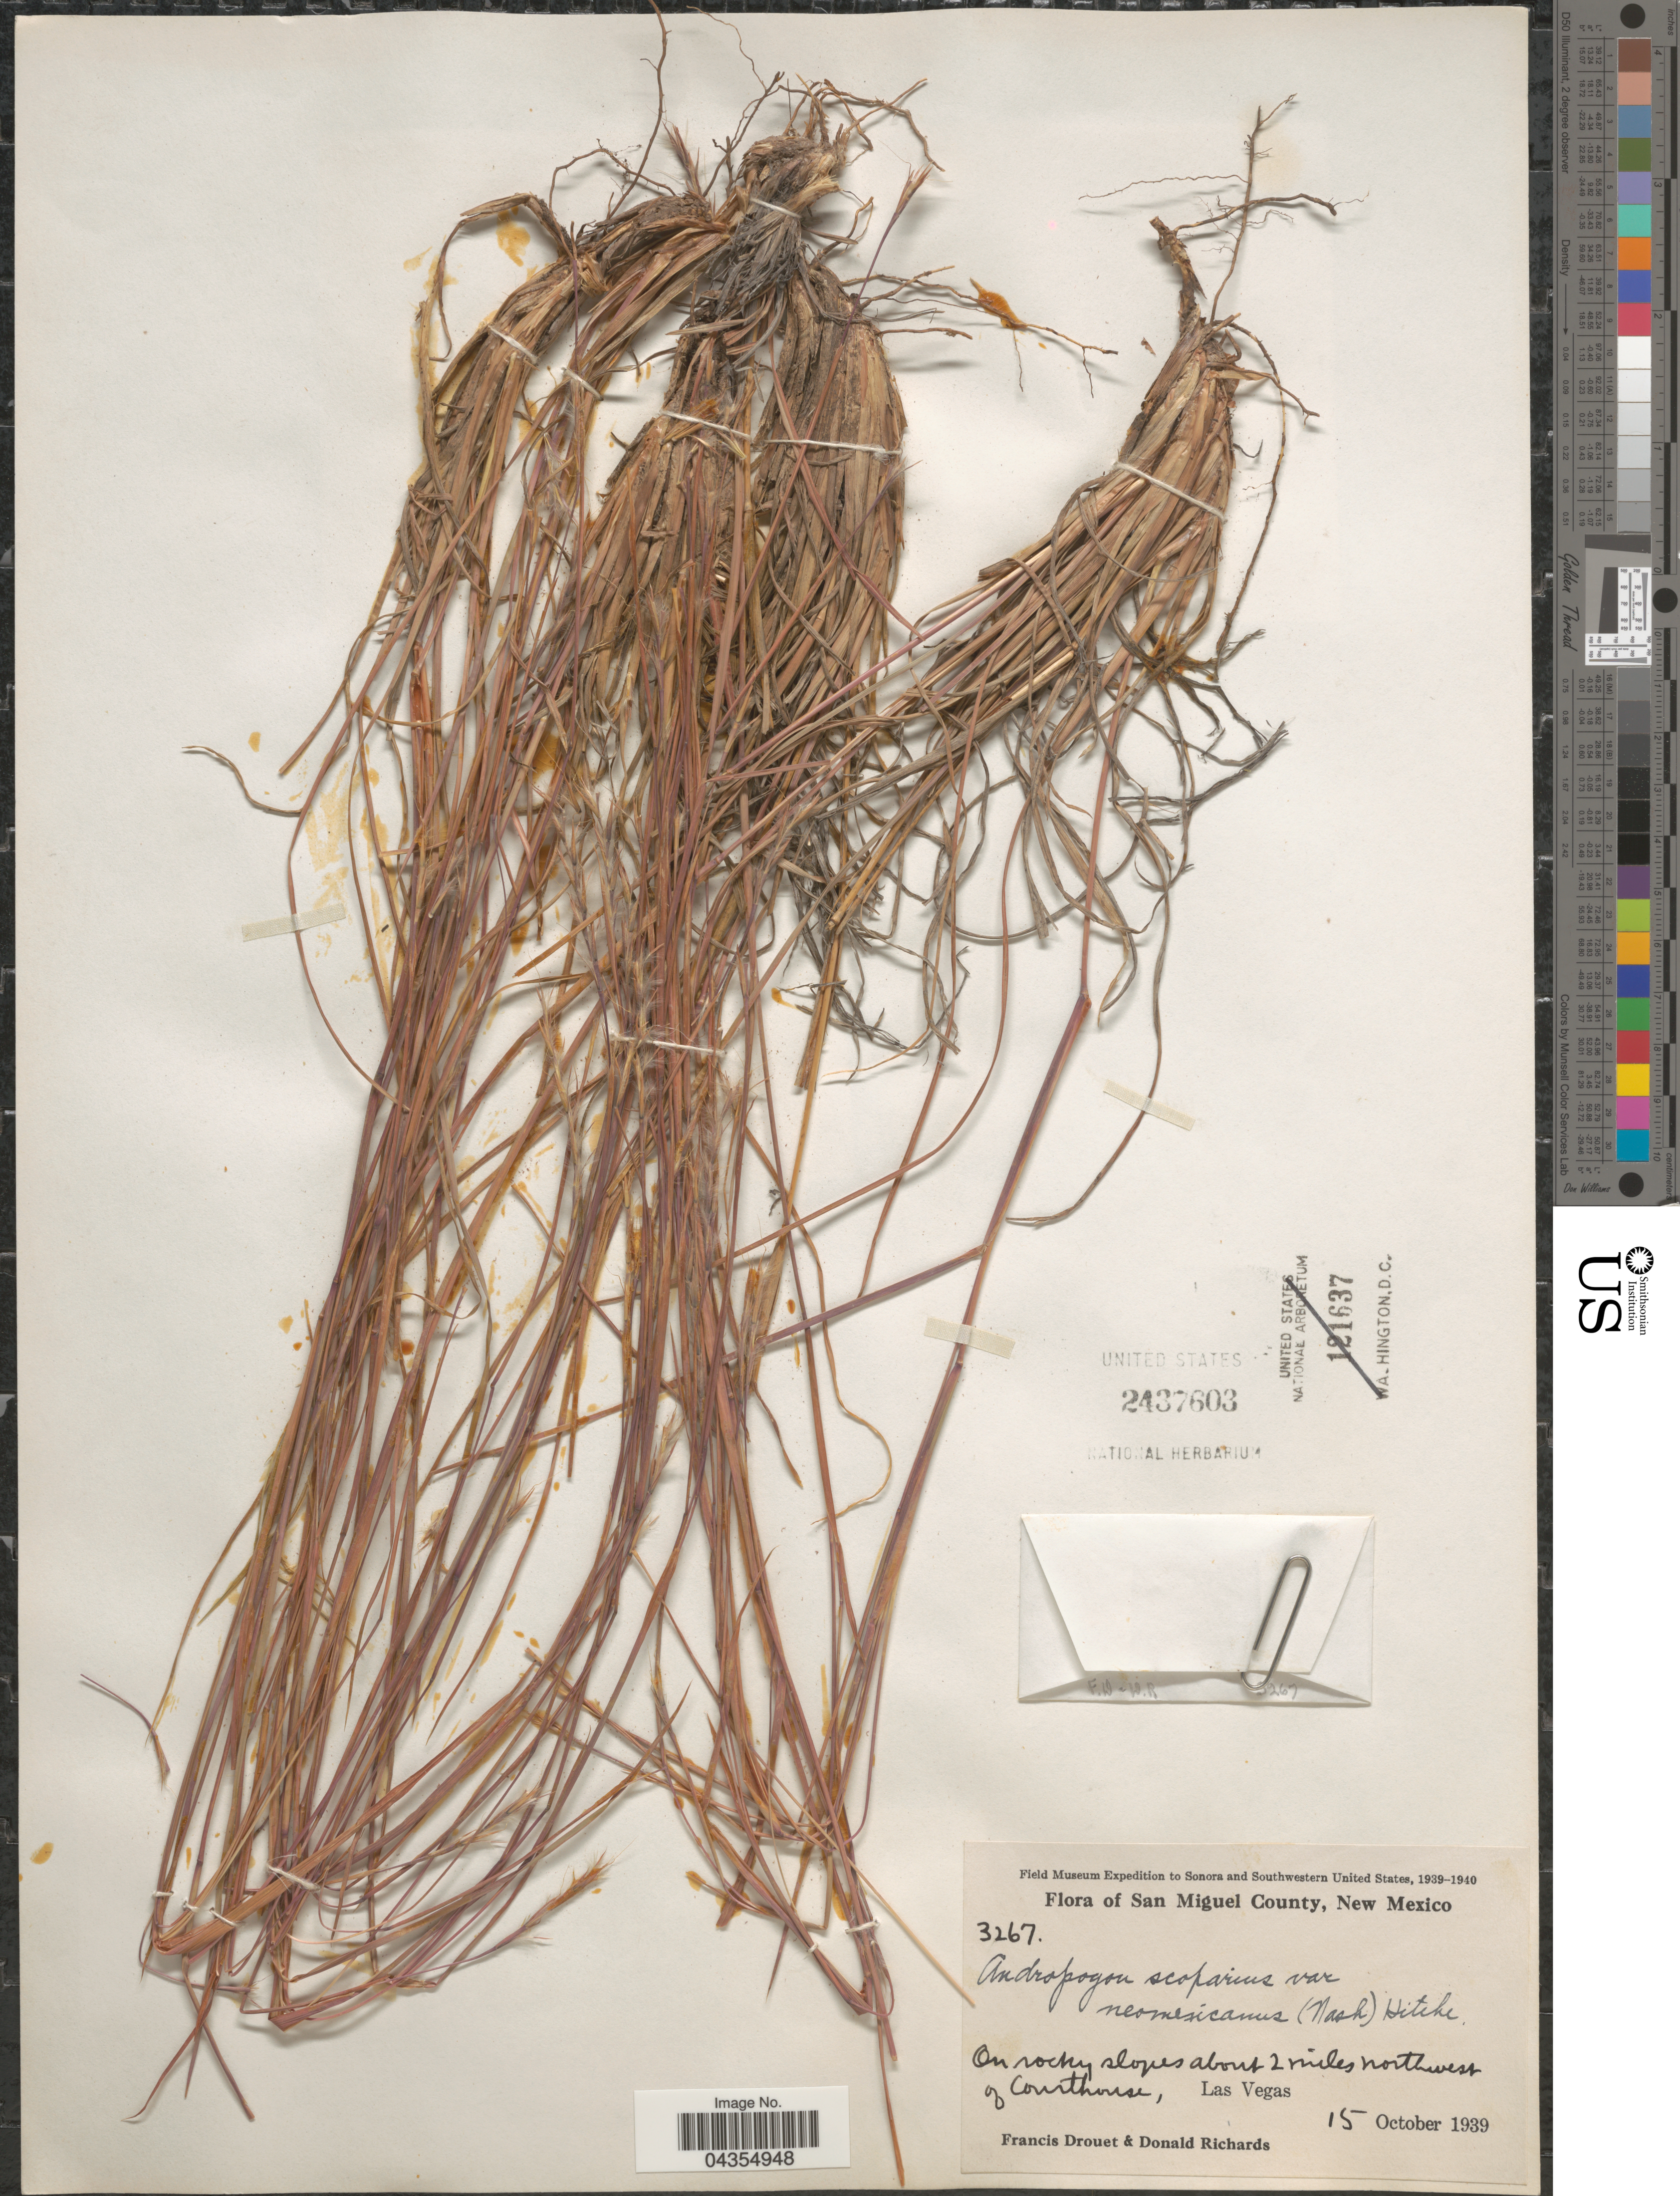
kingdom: Plantae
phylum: Tracheophyta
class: Liliopsida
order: Poales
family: Poaceae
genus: Schizachyrium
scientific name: Schizachyrium sanguineum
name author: (Retz.) Alston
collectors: F. E. Drouet & D. Richards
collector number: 3267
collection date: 1939-10-15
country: United States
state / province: New Mexico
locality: Field Museum Expedition to Sonora and Southwestern United States, 1939-1940. San Miguel County. About 2 miles northwest of Courthouse, Las Vegas.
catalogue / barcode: US 2437603